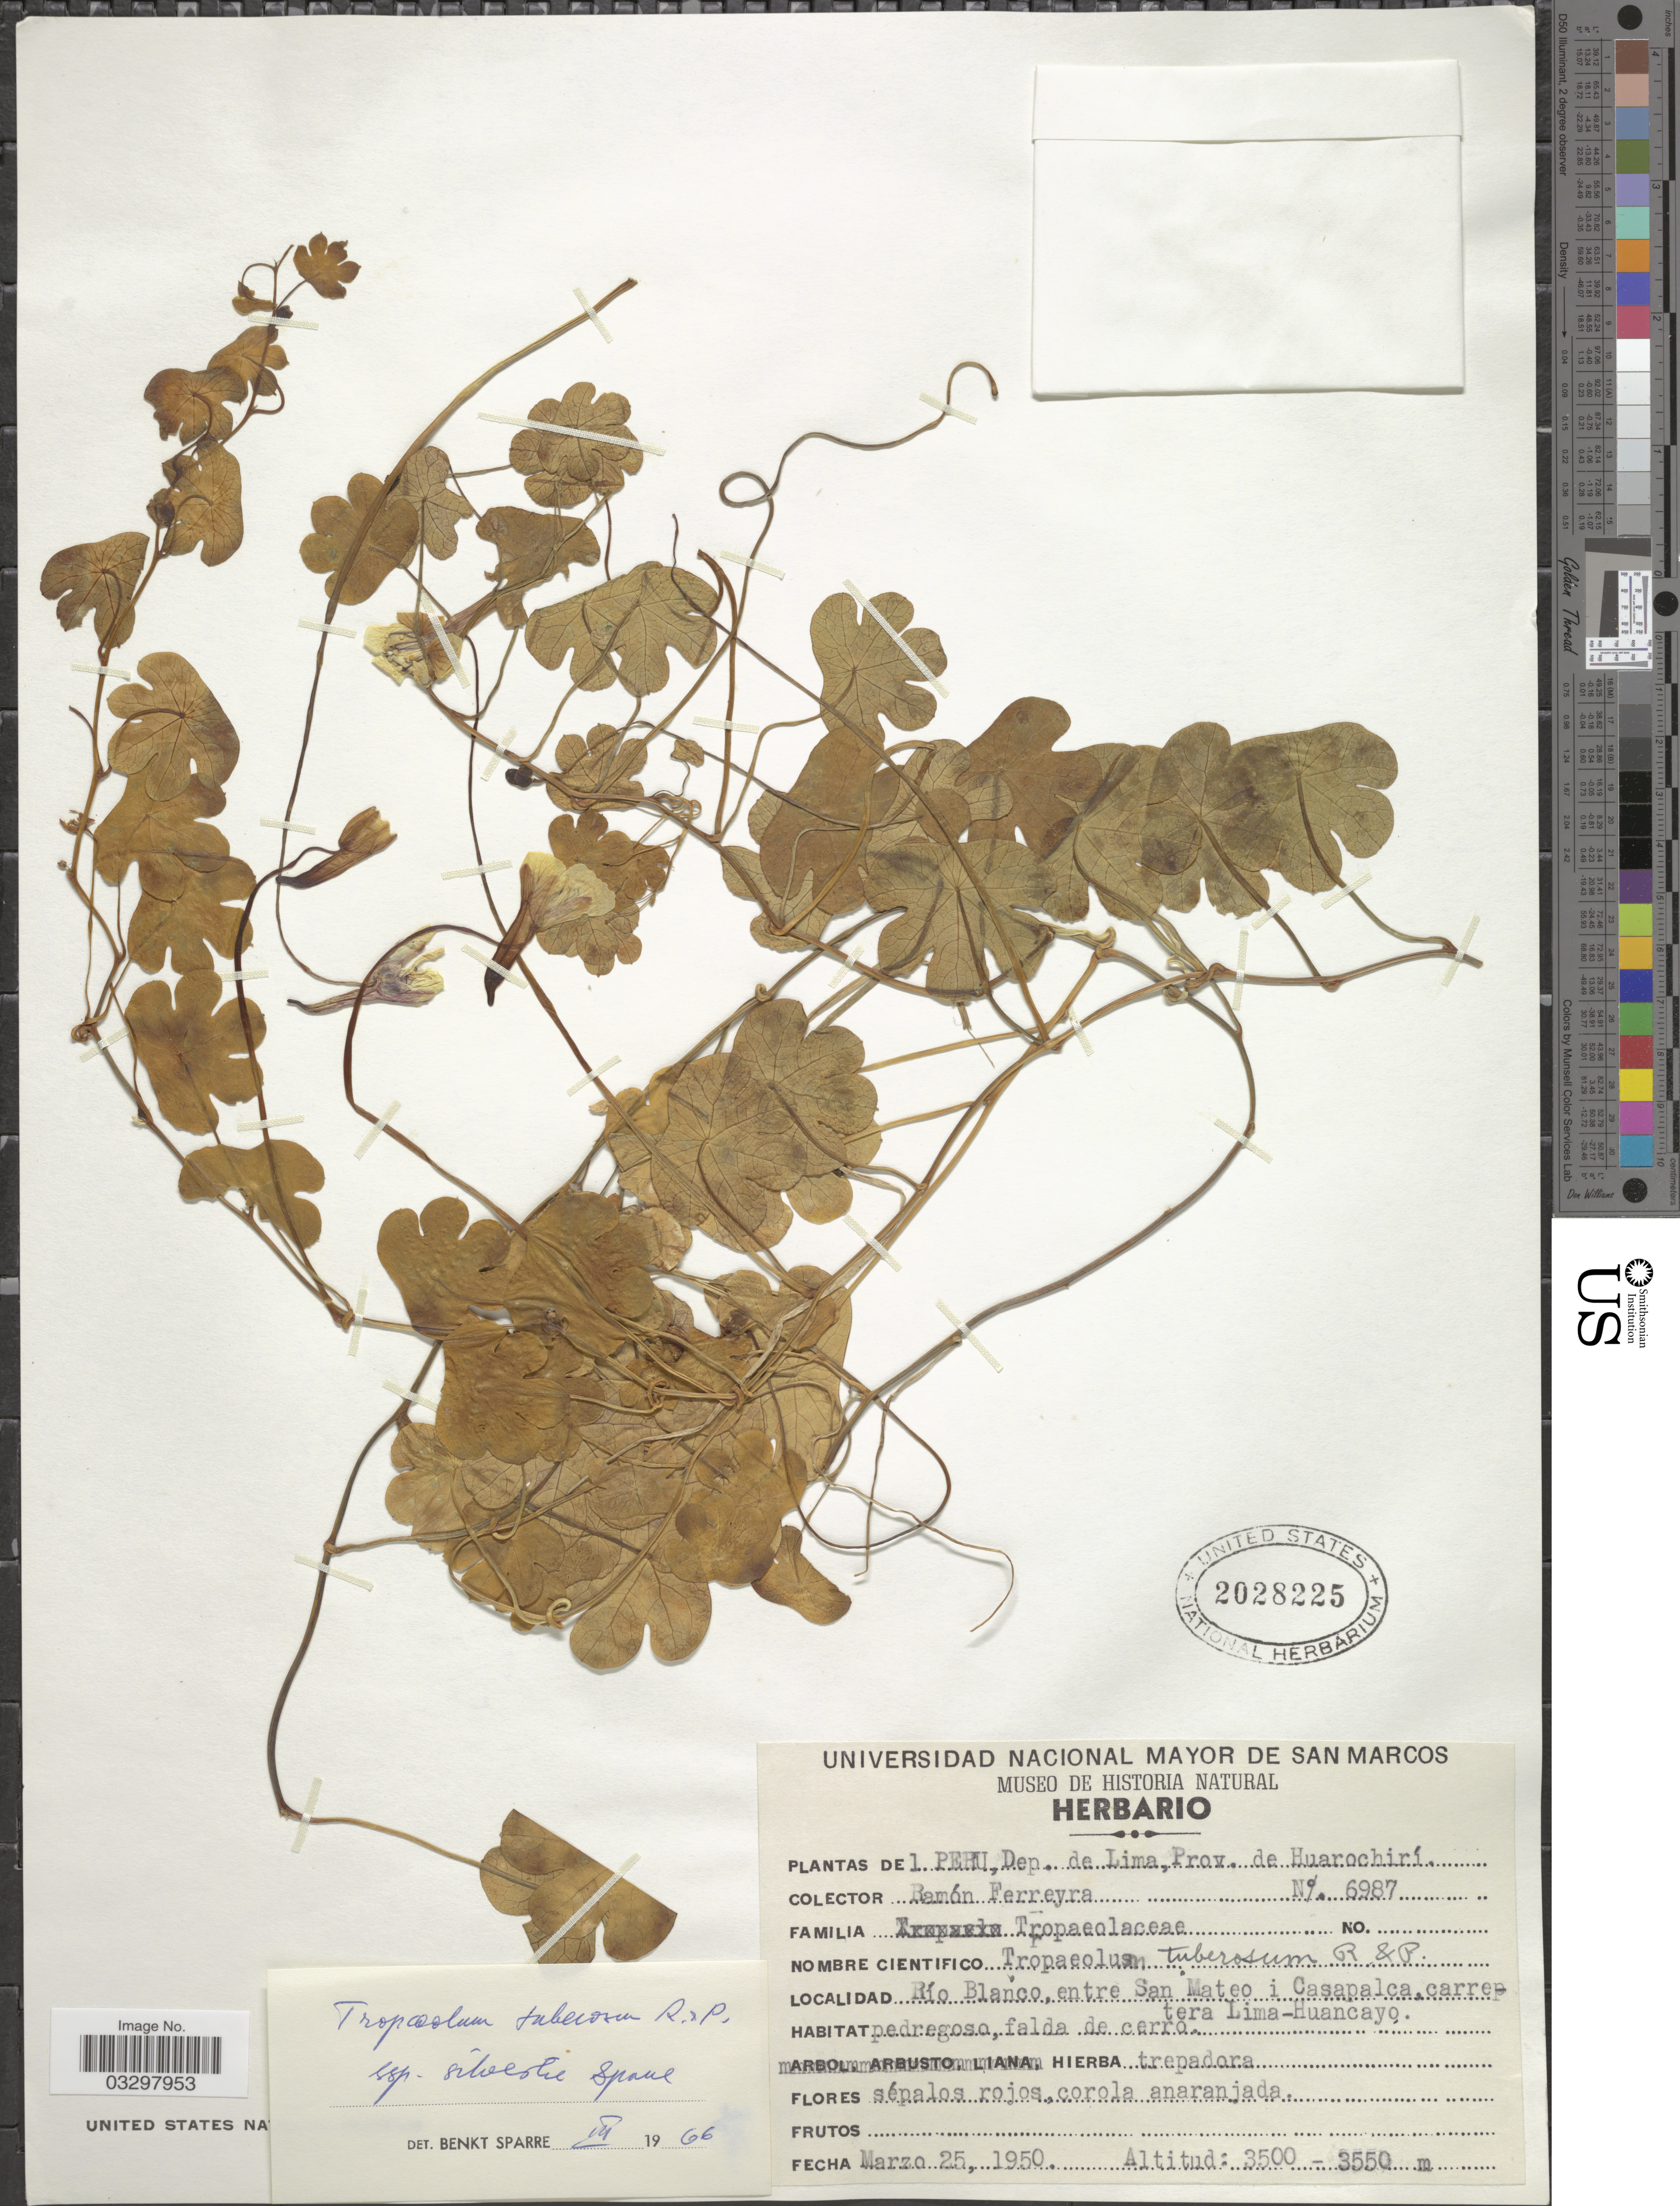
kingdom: Plantae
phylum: Tracheophyta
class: Magnoliopsida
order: Brassicales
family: Tropaeolaceae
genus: Tropaeolum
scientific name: Tropaeolum tuberosum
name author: Ruiz & Pav.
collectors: R. A. Ferreyra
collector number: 6987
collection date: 1950-03-25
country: Peru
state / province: Lima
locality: Dep. de Lima, Prov. de Huarochirí. Río Blanco, entre San Mateo i Casapalca, carretera Lima-Huancayo.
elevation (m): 3500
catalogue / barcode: US 2028225